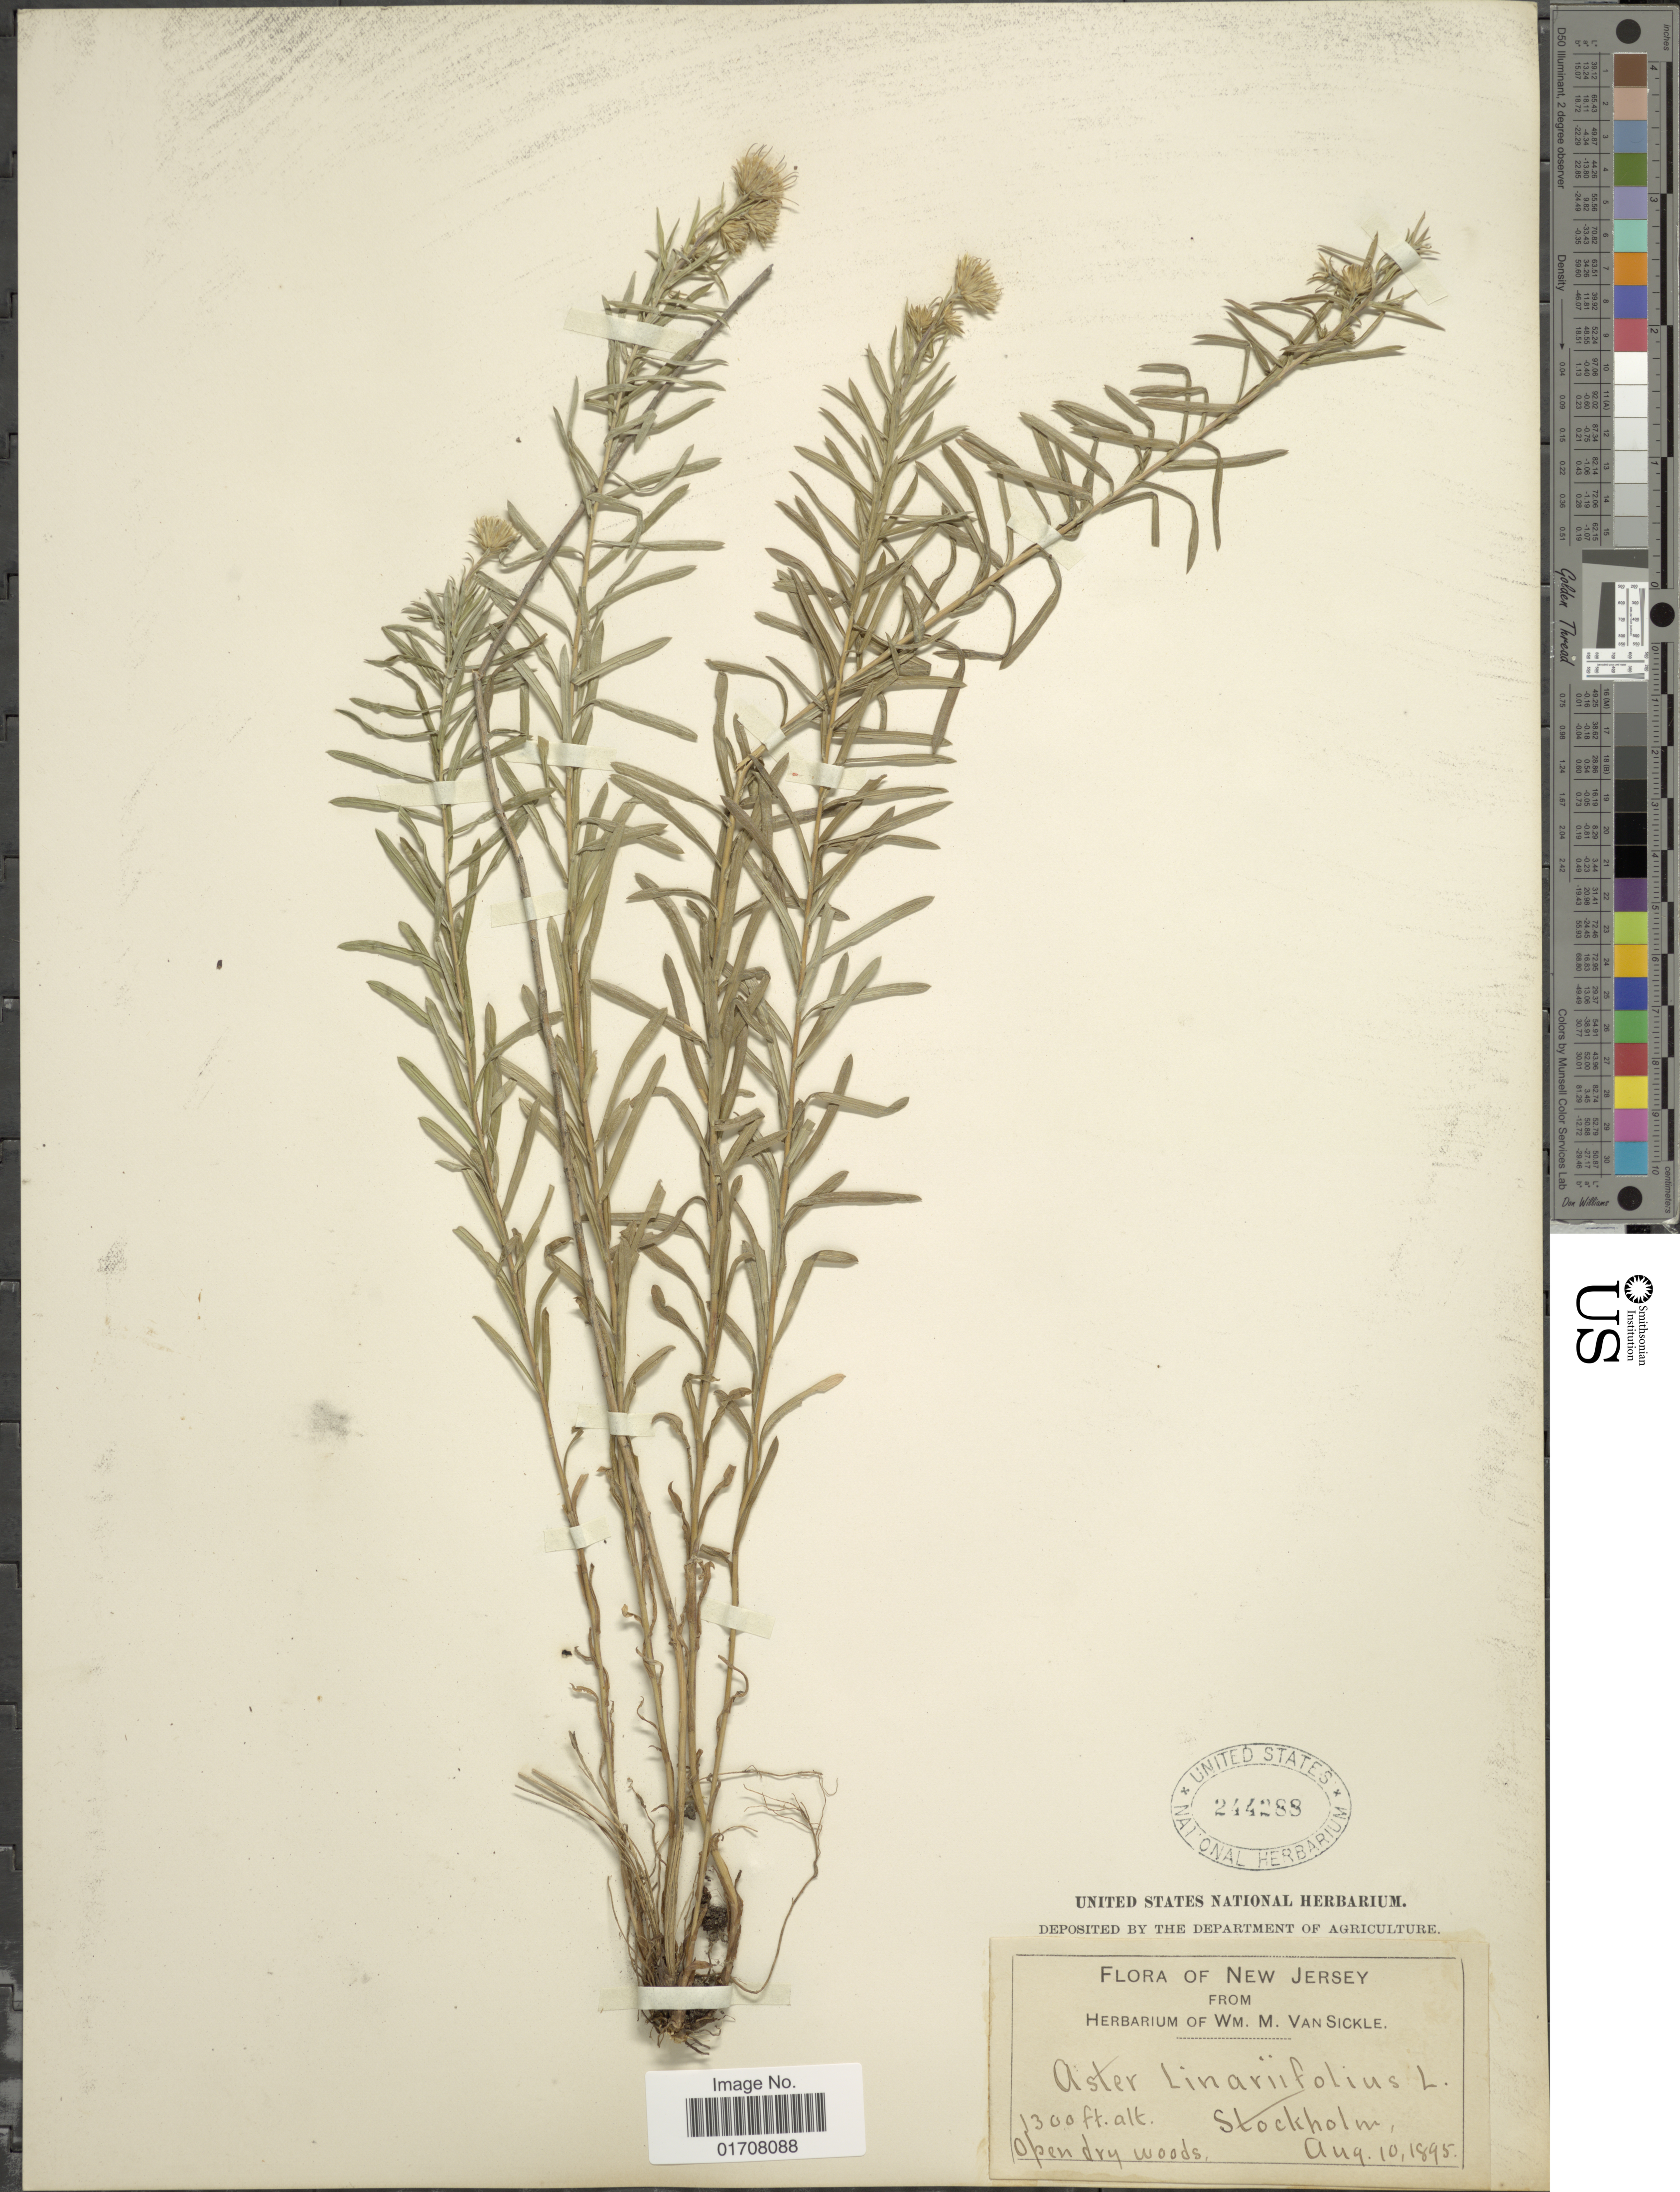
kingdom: Plantae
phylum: Tracheophyta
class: Magnoliopsida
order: Asterales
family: Asteraceae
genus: Ionactis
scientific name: Ionactis linariifolia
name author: (L.) Greene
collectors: ex herb. Wm. M. Van Sickle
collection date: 1895-08-10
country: United States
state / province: New Jersey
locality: Stockholm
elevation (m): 396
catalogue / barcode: US 244288